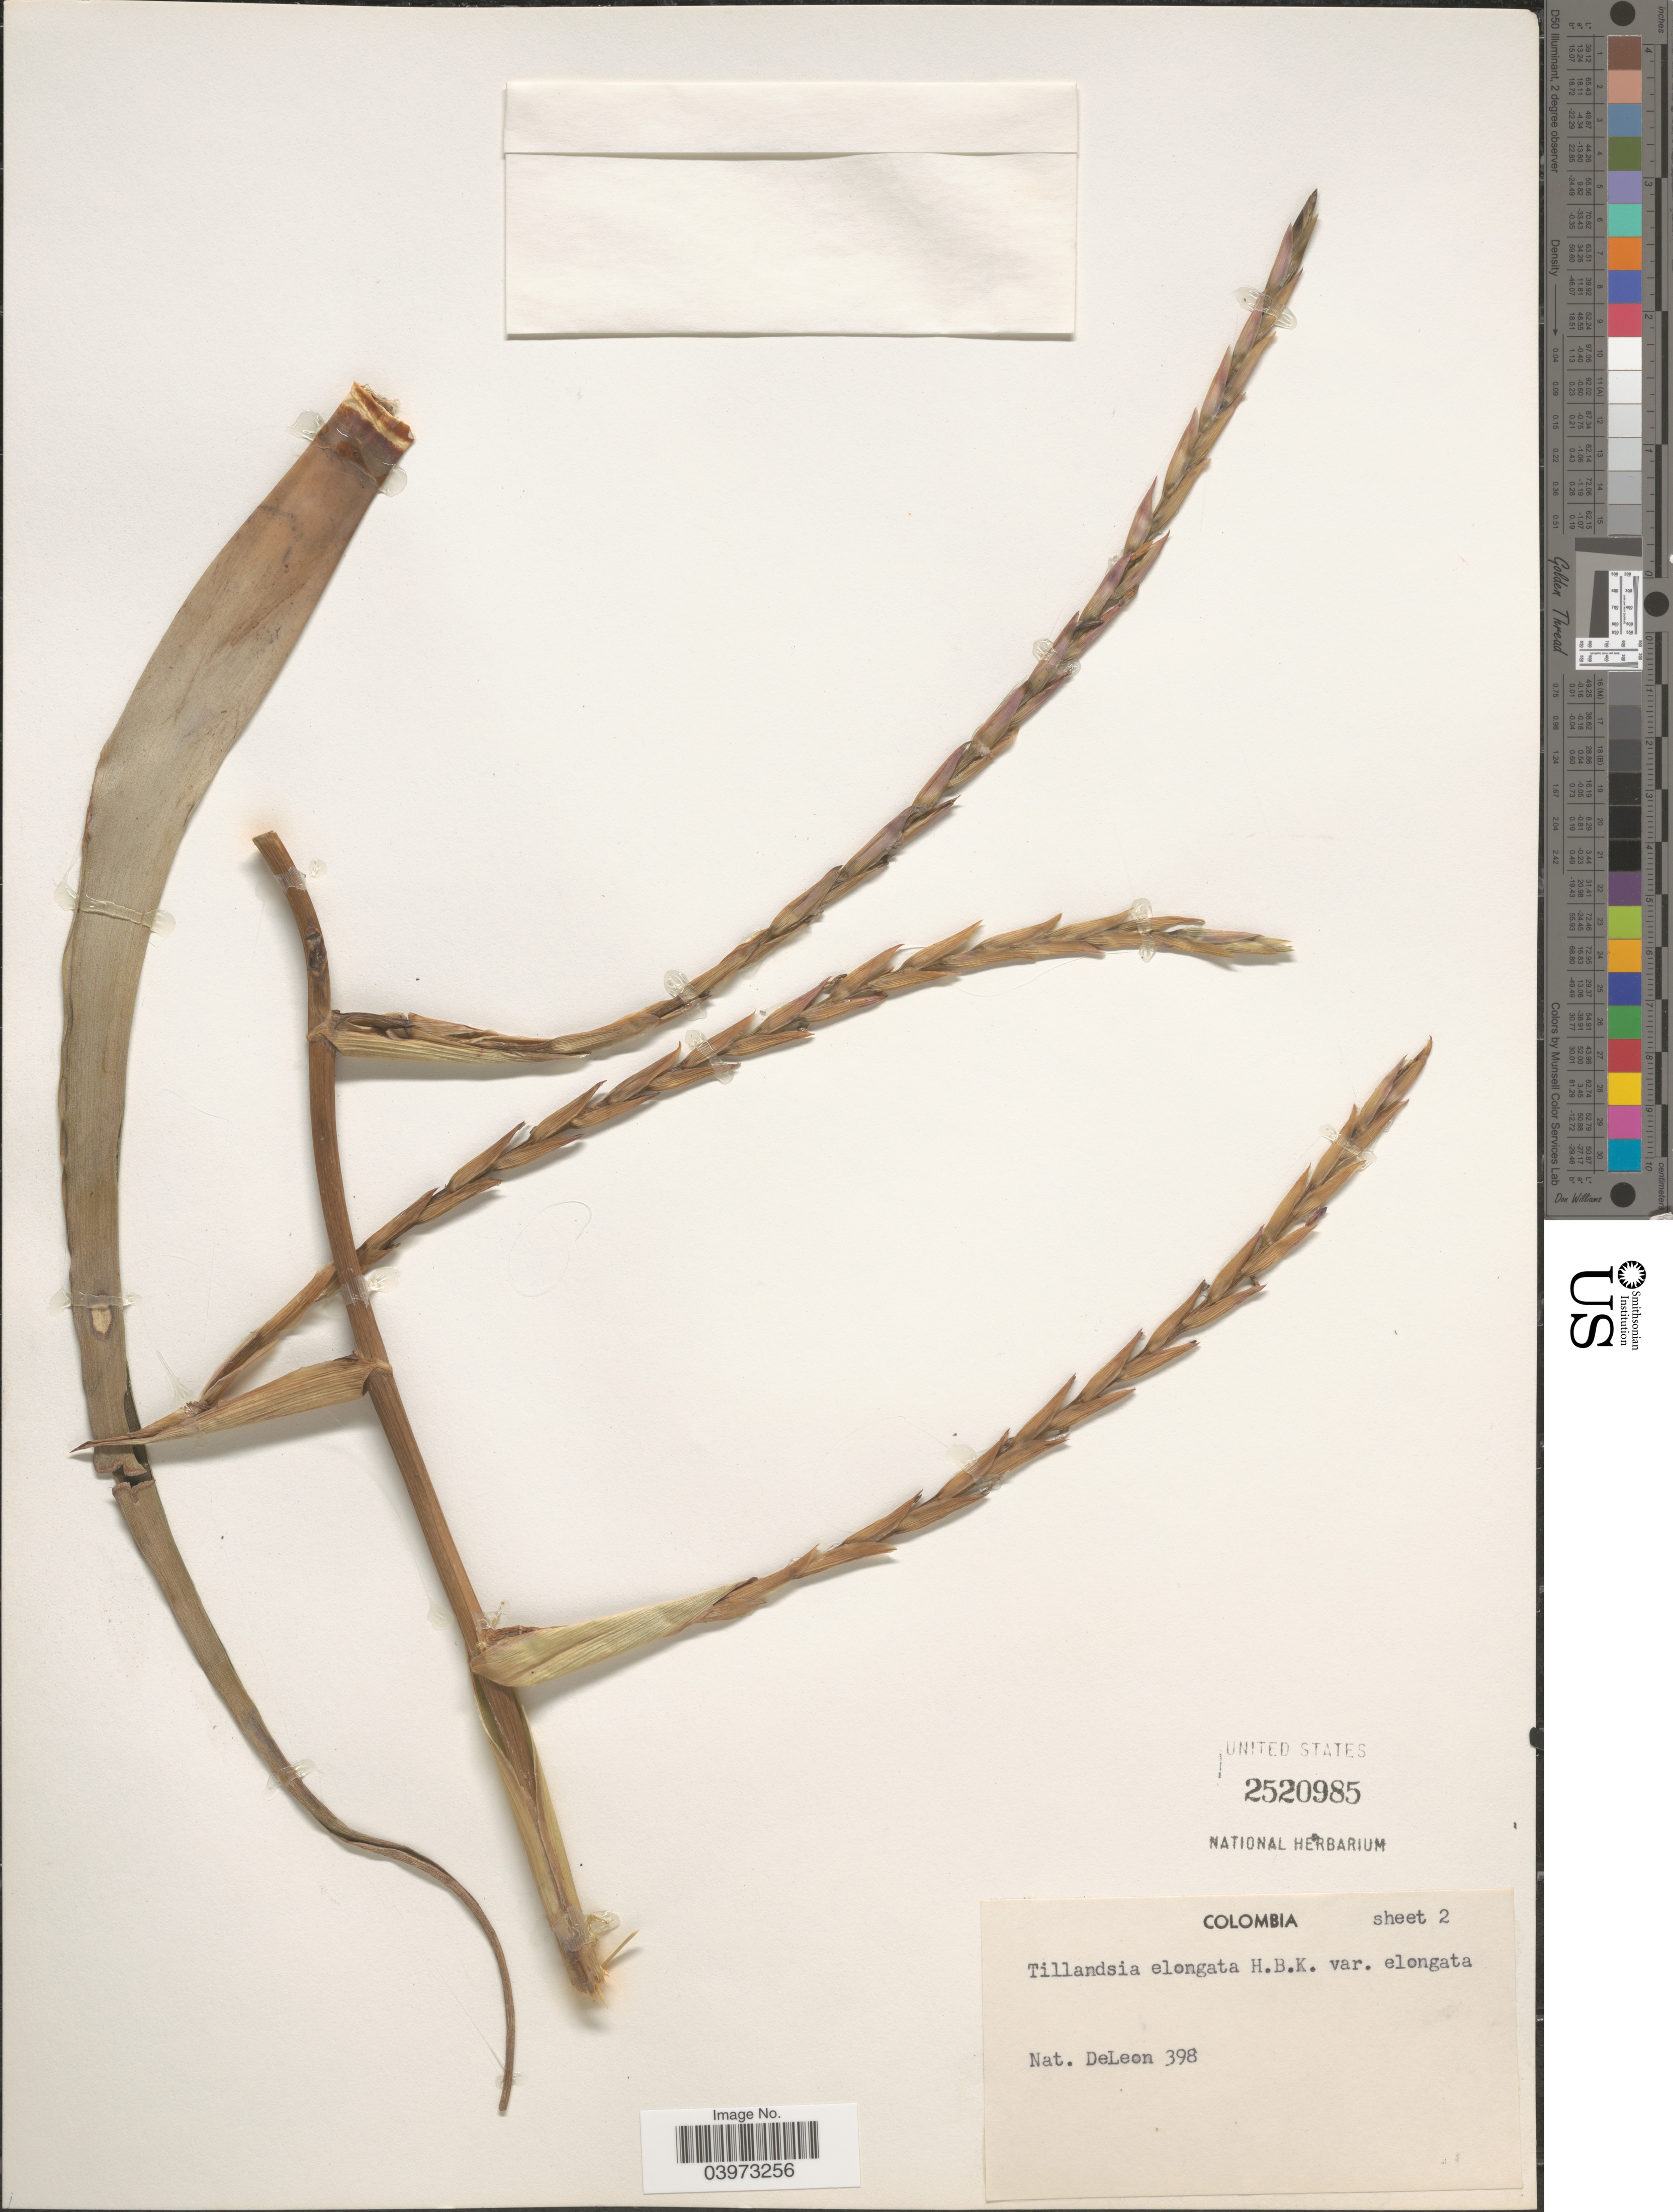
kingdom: Plantae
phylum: Tracheophyta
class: Liliopsida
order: Poales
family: Bromeliaceae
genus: Tillandsia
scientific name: Tillandsia elongata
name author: Kunth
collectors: N. J. DeLeon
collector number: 398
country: Colombia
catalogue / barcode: US 2520985